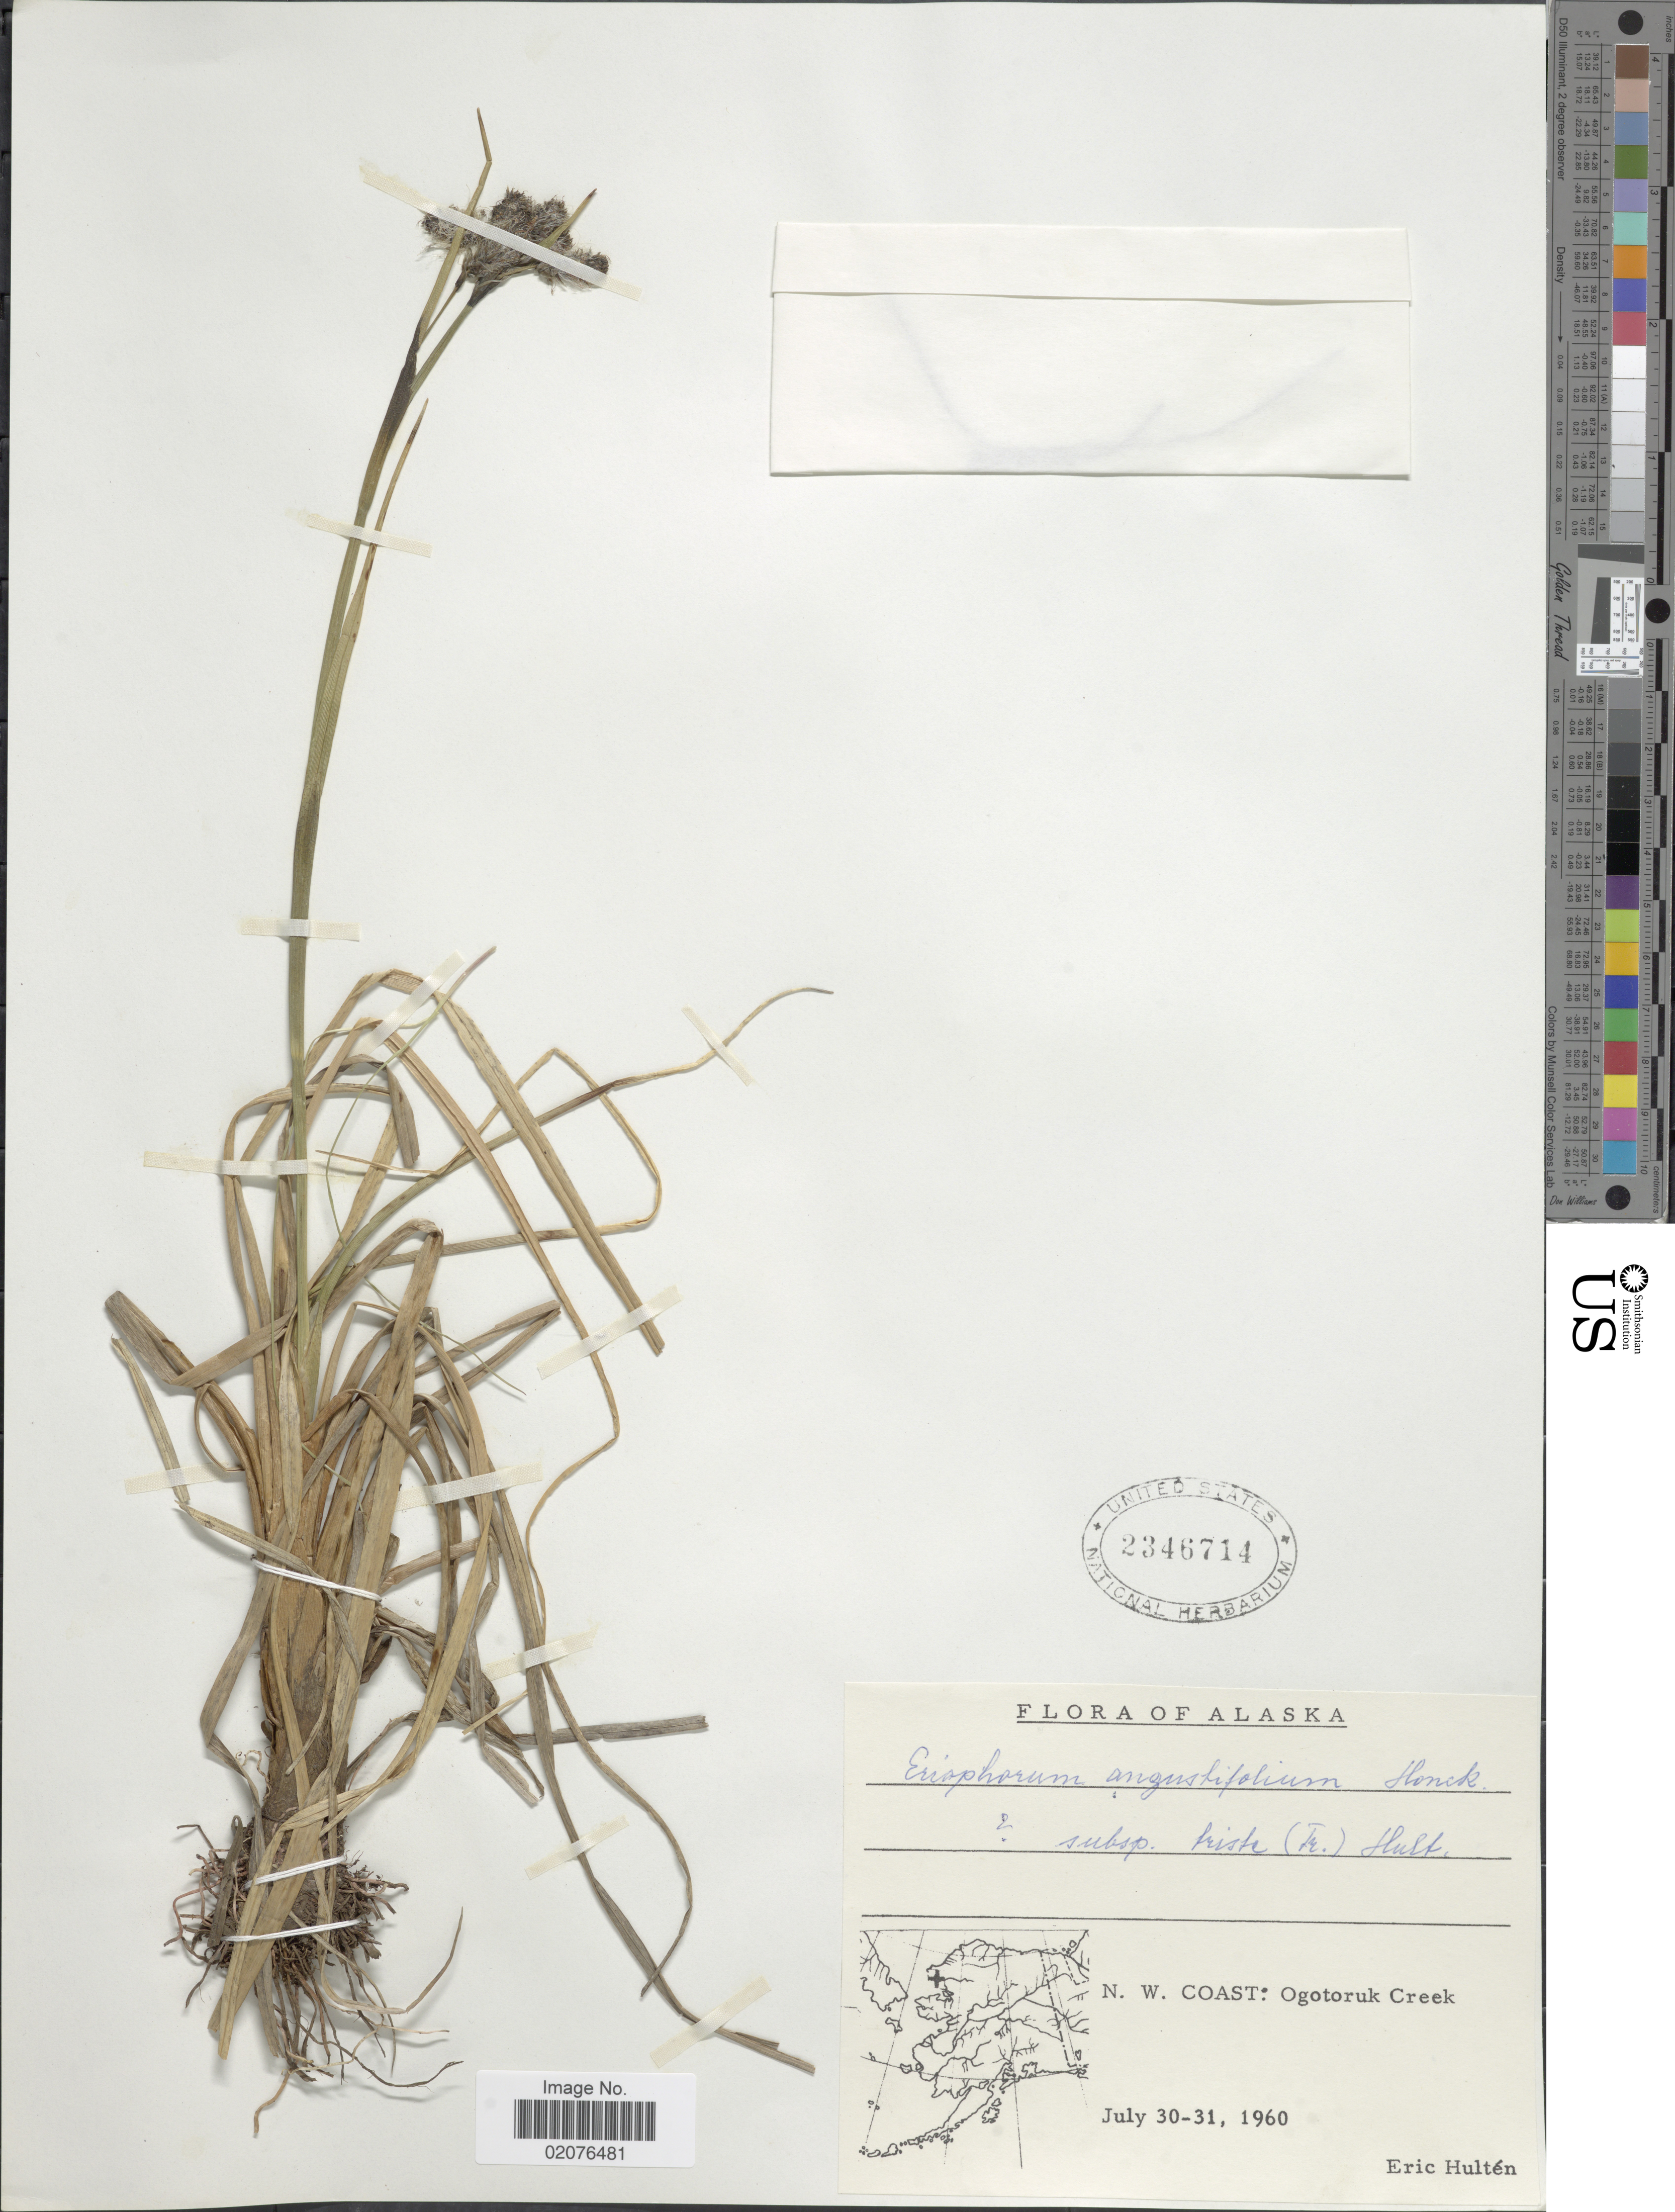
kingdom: Plantae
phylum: Tracheophyta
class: Liliopsida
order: Poales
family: Cyperaceae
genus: Eriophorum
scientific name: Eriophorum angustifolium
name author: Honck.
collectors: E. G. Hultén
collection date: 1960-07-30/1960-07-31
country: United States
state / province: Alaska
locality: N. W. Coast: Ogotoruk Creek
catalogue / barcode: US 2346714